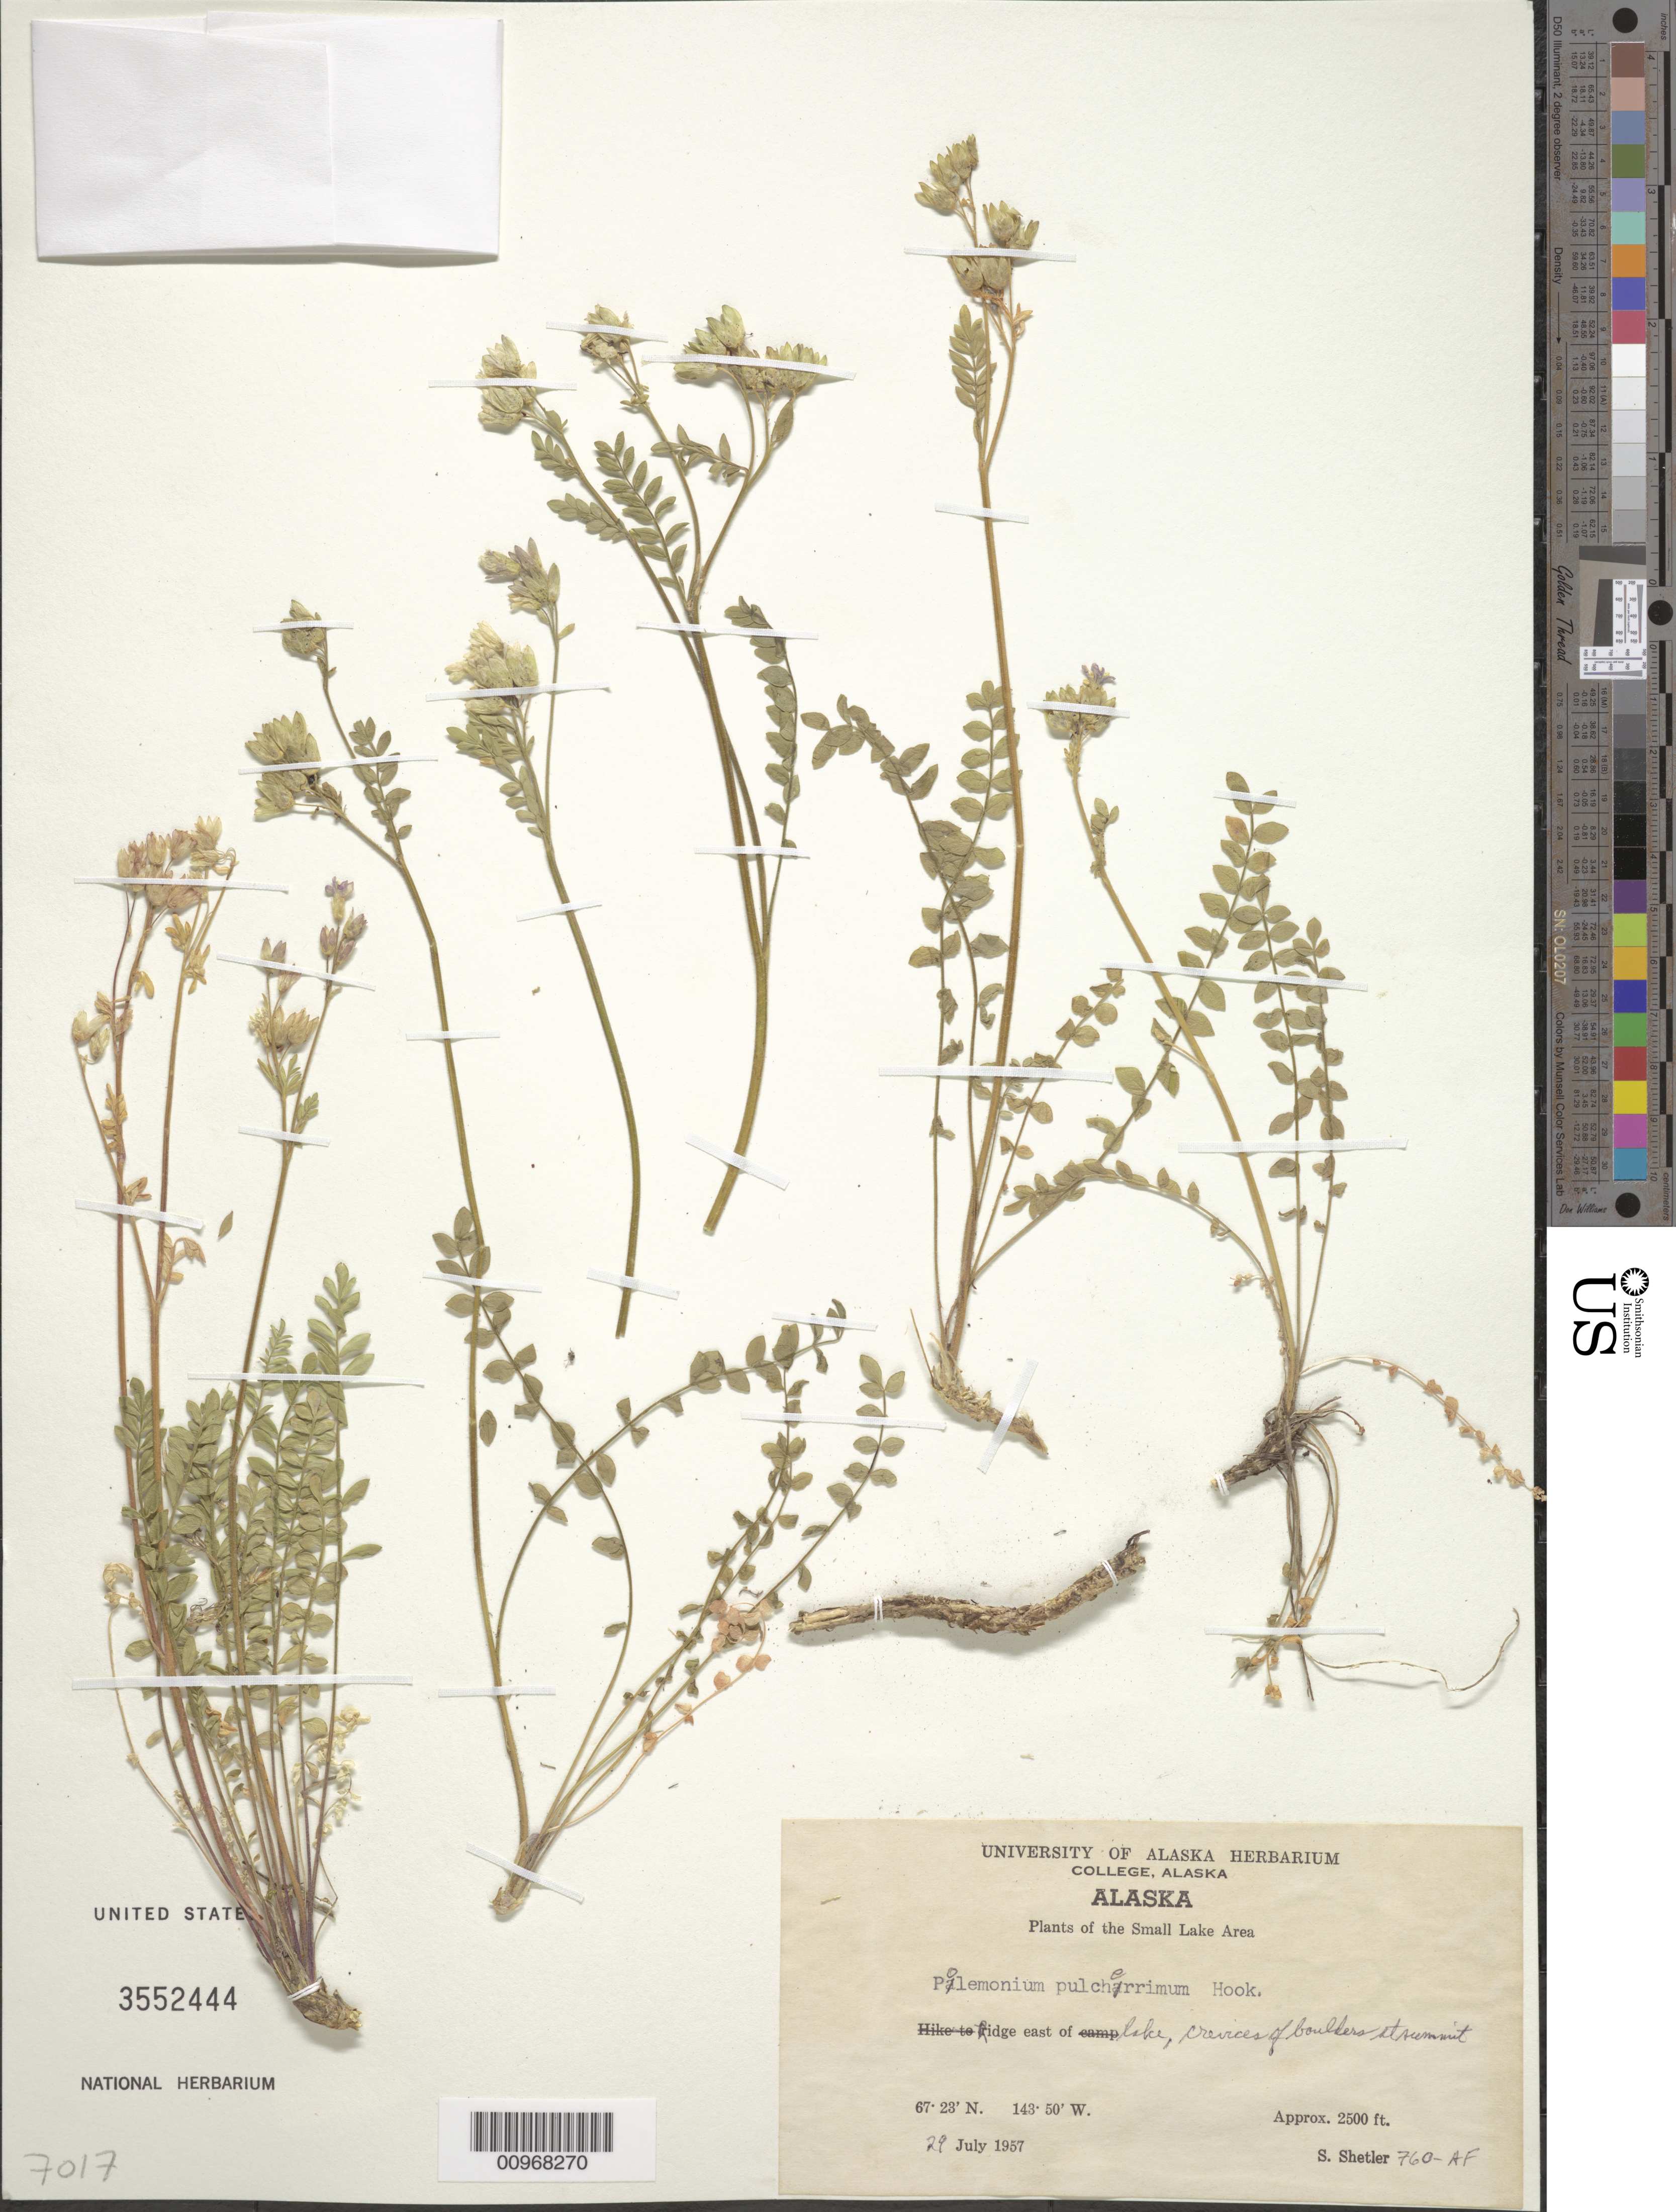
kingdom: Plantae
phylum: Tracheophyta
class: Magnoliopsida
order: Ericales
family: Polemoniaceae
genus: Polemonium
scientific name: Polemonium pulcherrimum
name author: Hook.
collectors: S. Shetler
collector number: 760-AF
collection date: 1957-07-29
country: United States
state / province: Alaska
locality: The Small Lake Area, Ridge east of lake, crevices of boulders at summit.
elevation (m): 762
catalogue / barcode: US 3552444